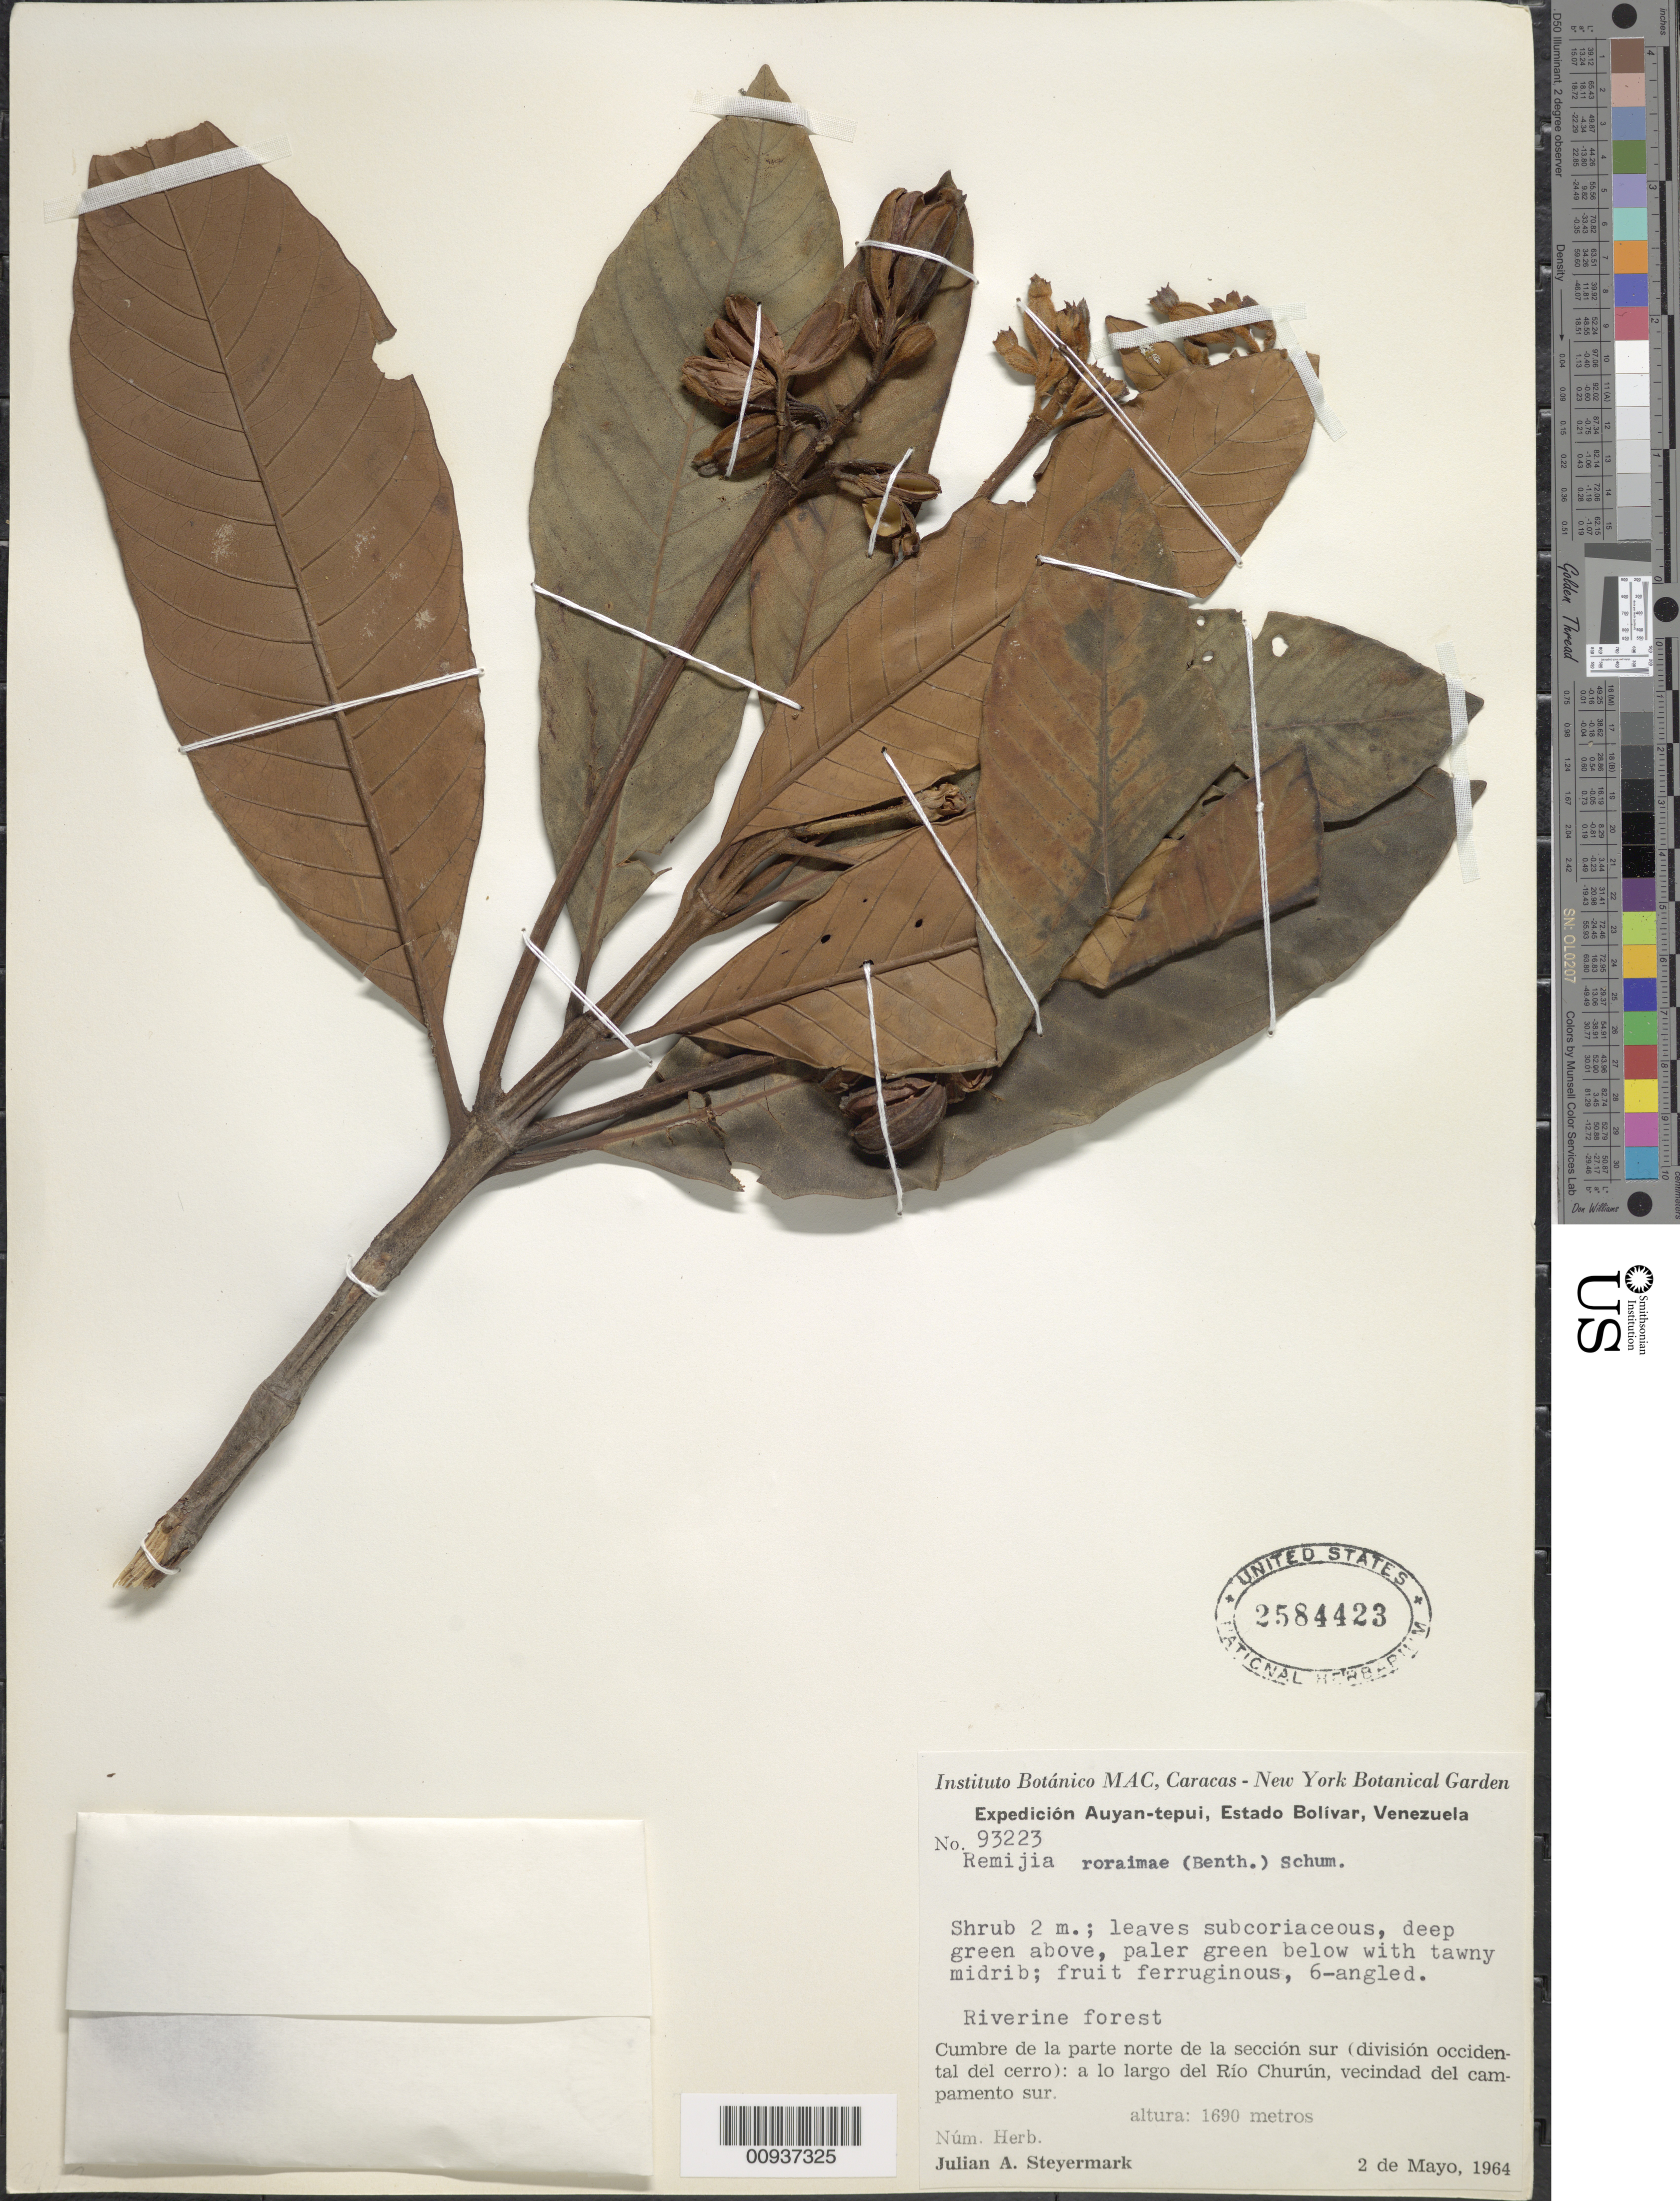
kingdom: Plantae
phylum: Tracheophyta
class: Magnoliopsida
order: Gentianales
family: Rubiaceae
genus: Remijia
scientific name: Remijia roraimae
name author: (Benth.) K. Schum.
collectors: J. Steyermark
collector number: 93223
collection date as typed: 2-May-64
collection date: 1964-05-02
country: Venezuela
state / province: Bolívar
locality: Auyan-tepuí, Río Churún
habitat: Riverine forest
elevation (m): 1690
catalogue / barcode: US 2584423